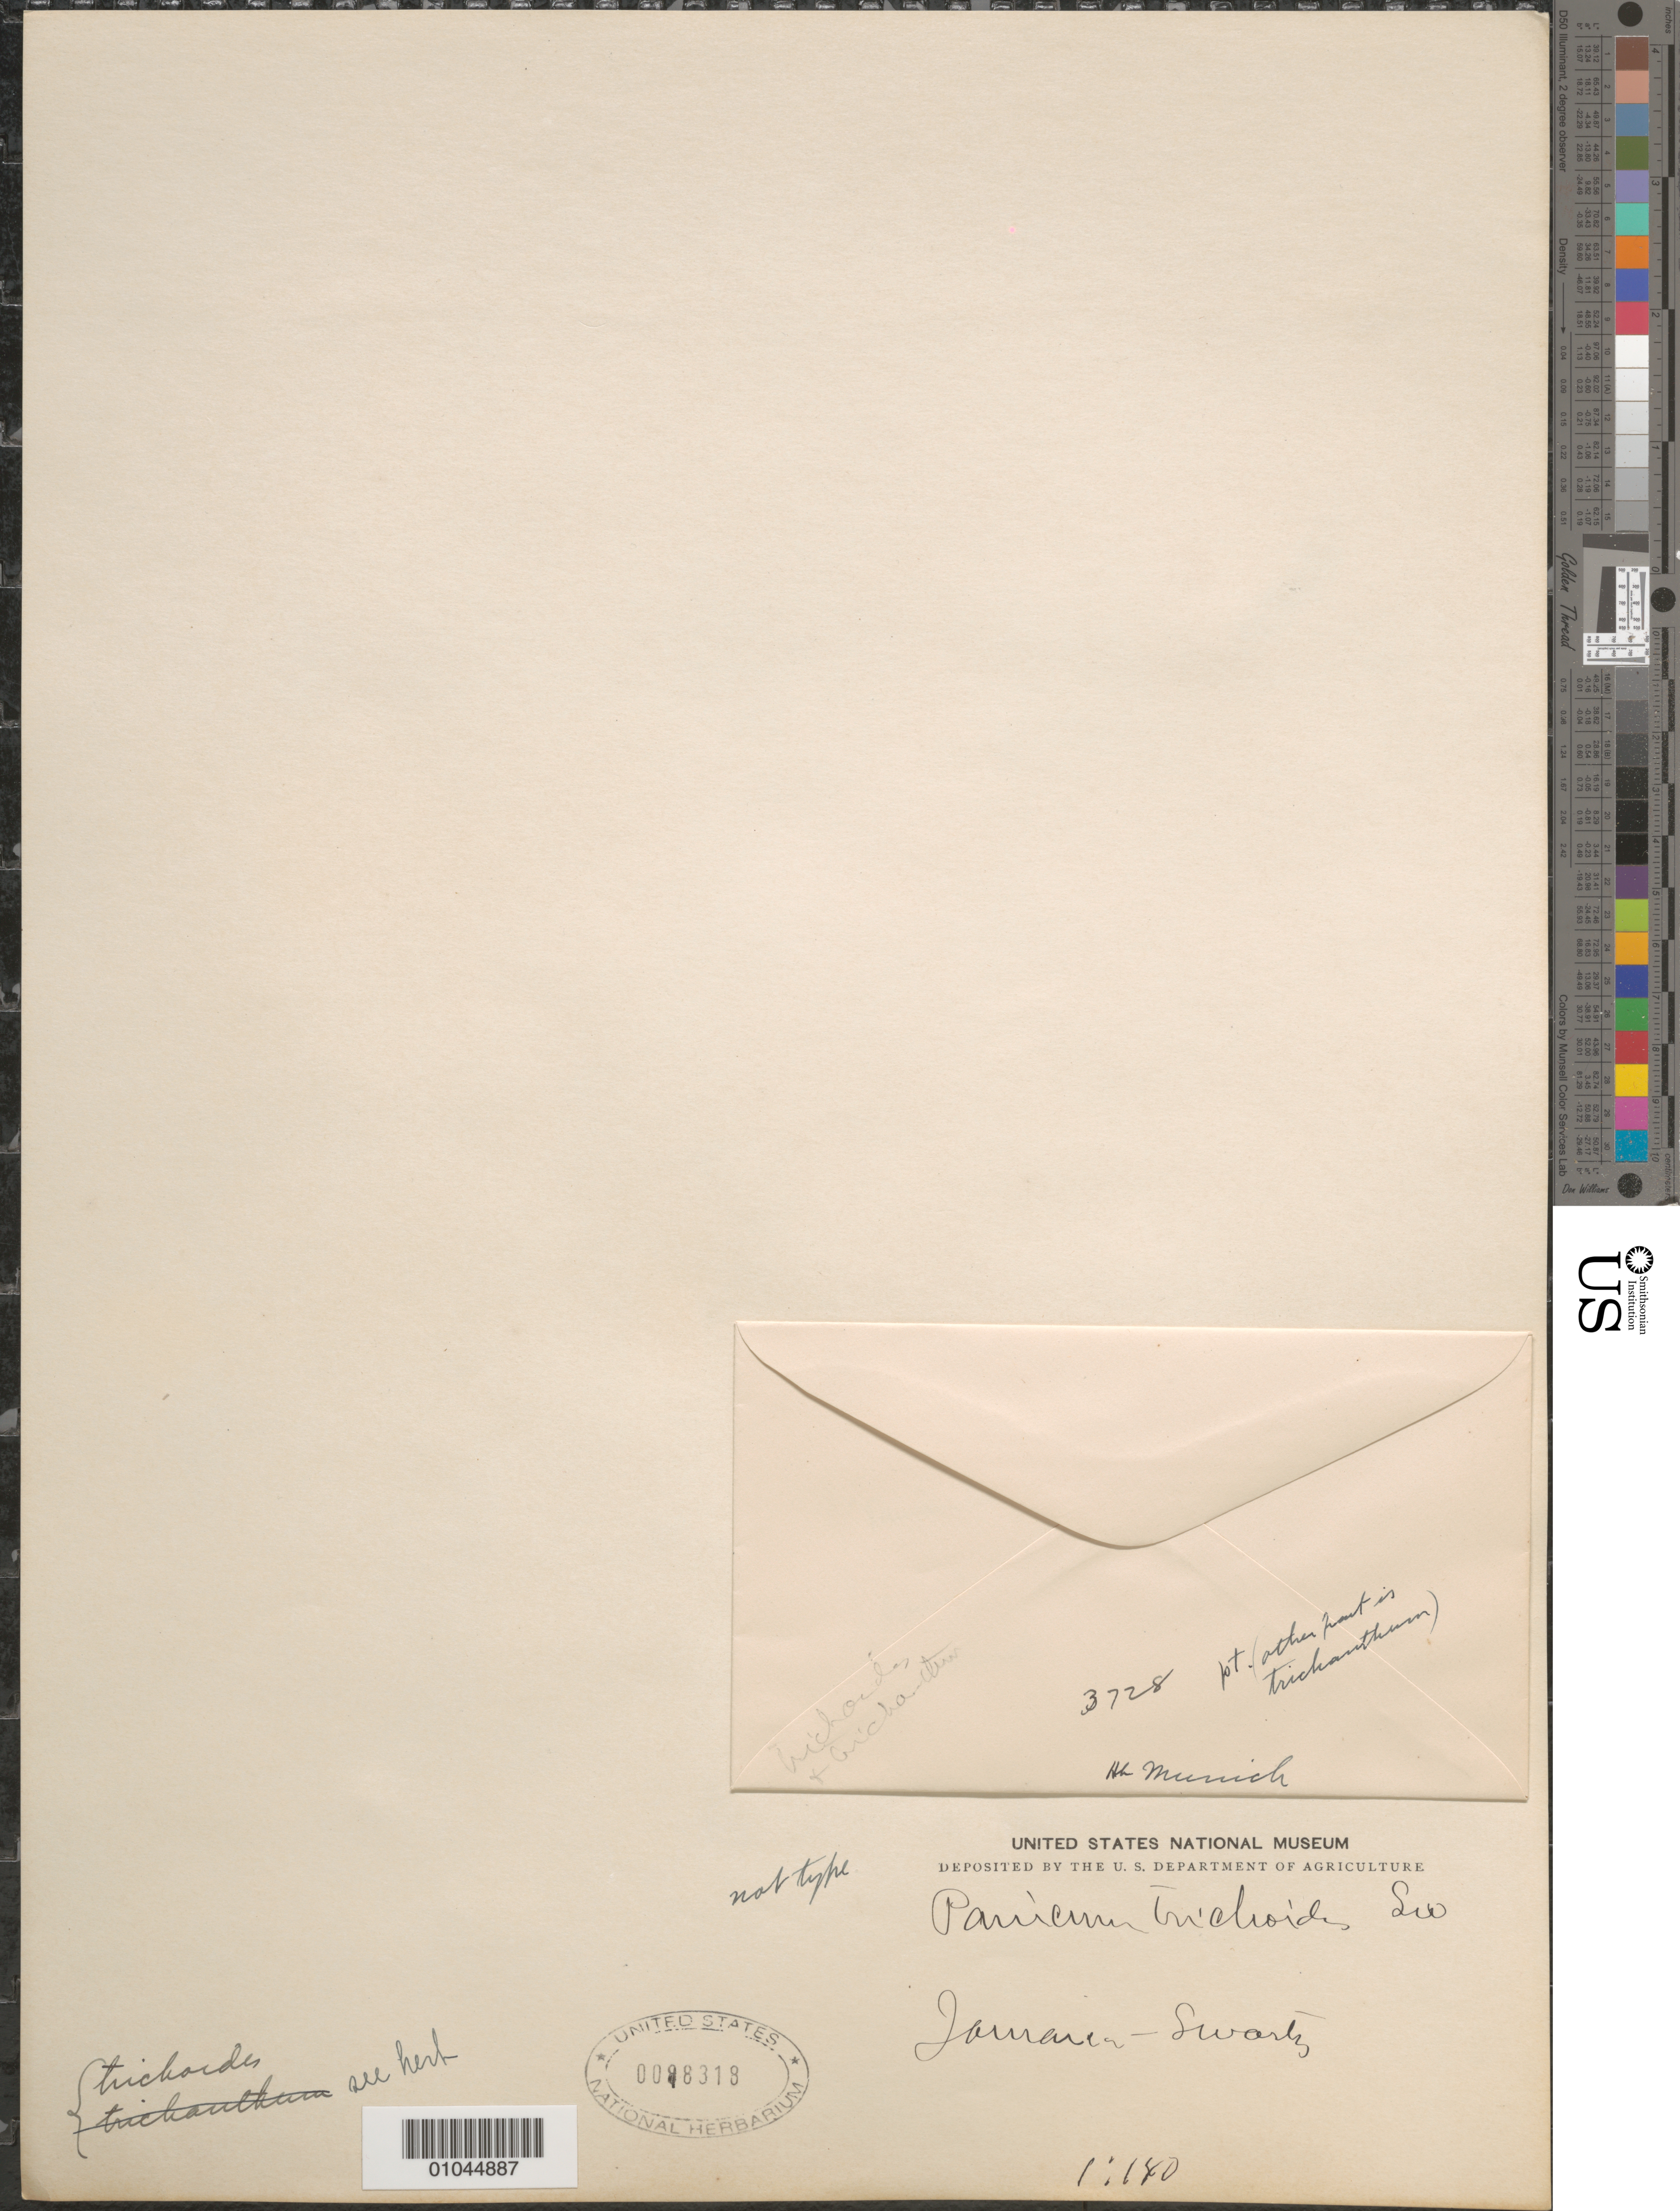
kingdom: Plantae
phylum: Tracheophyta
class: Liliopsida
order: Poales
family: Poaceae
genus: Panicum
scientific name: Panicum trichidiachne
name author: Döll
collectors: O. Swartz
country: Jamaica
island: Jamaica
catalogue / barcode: US 98318